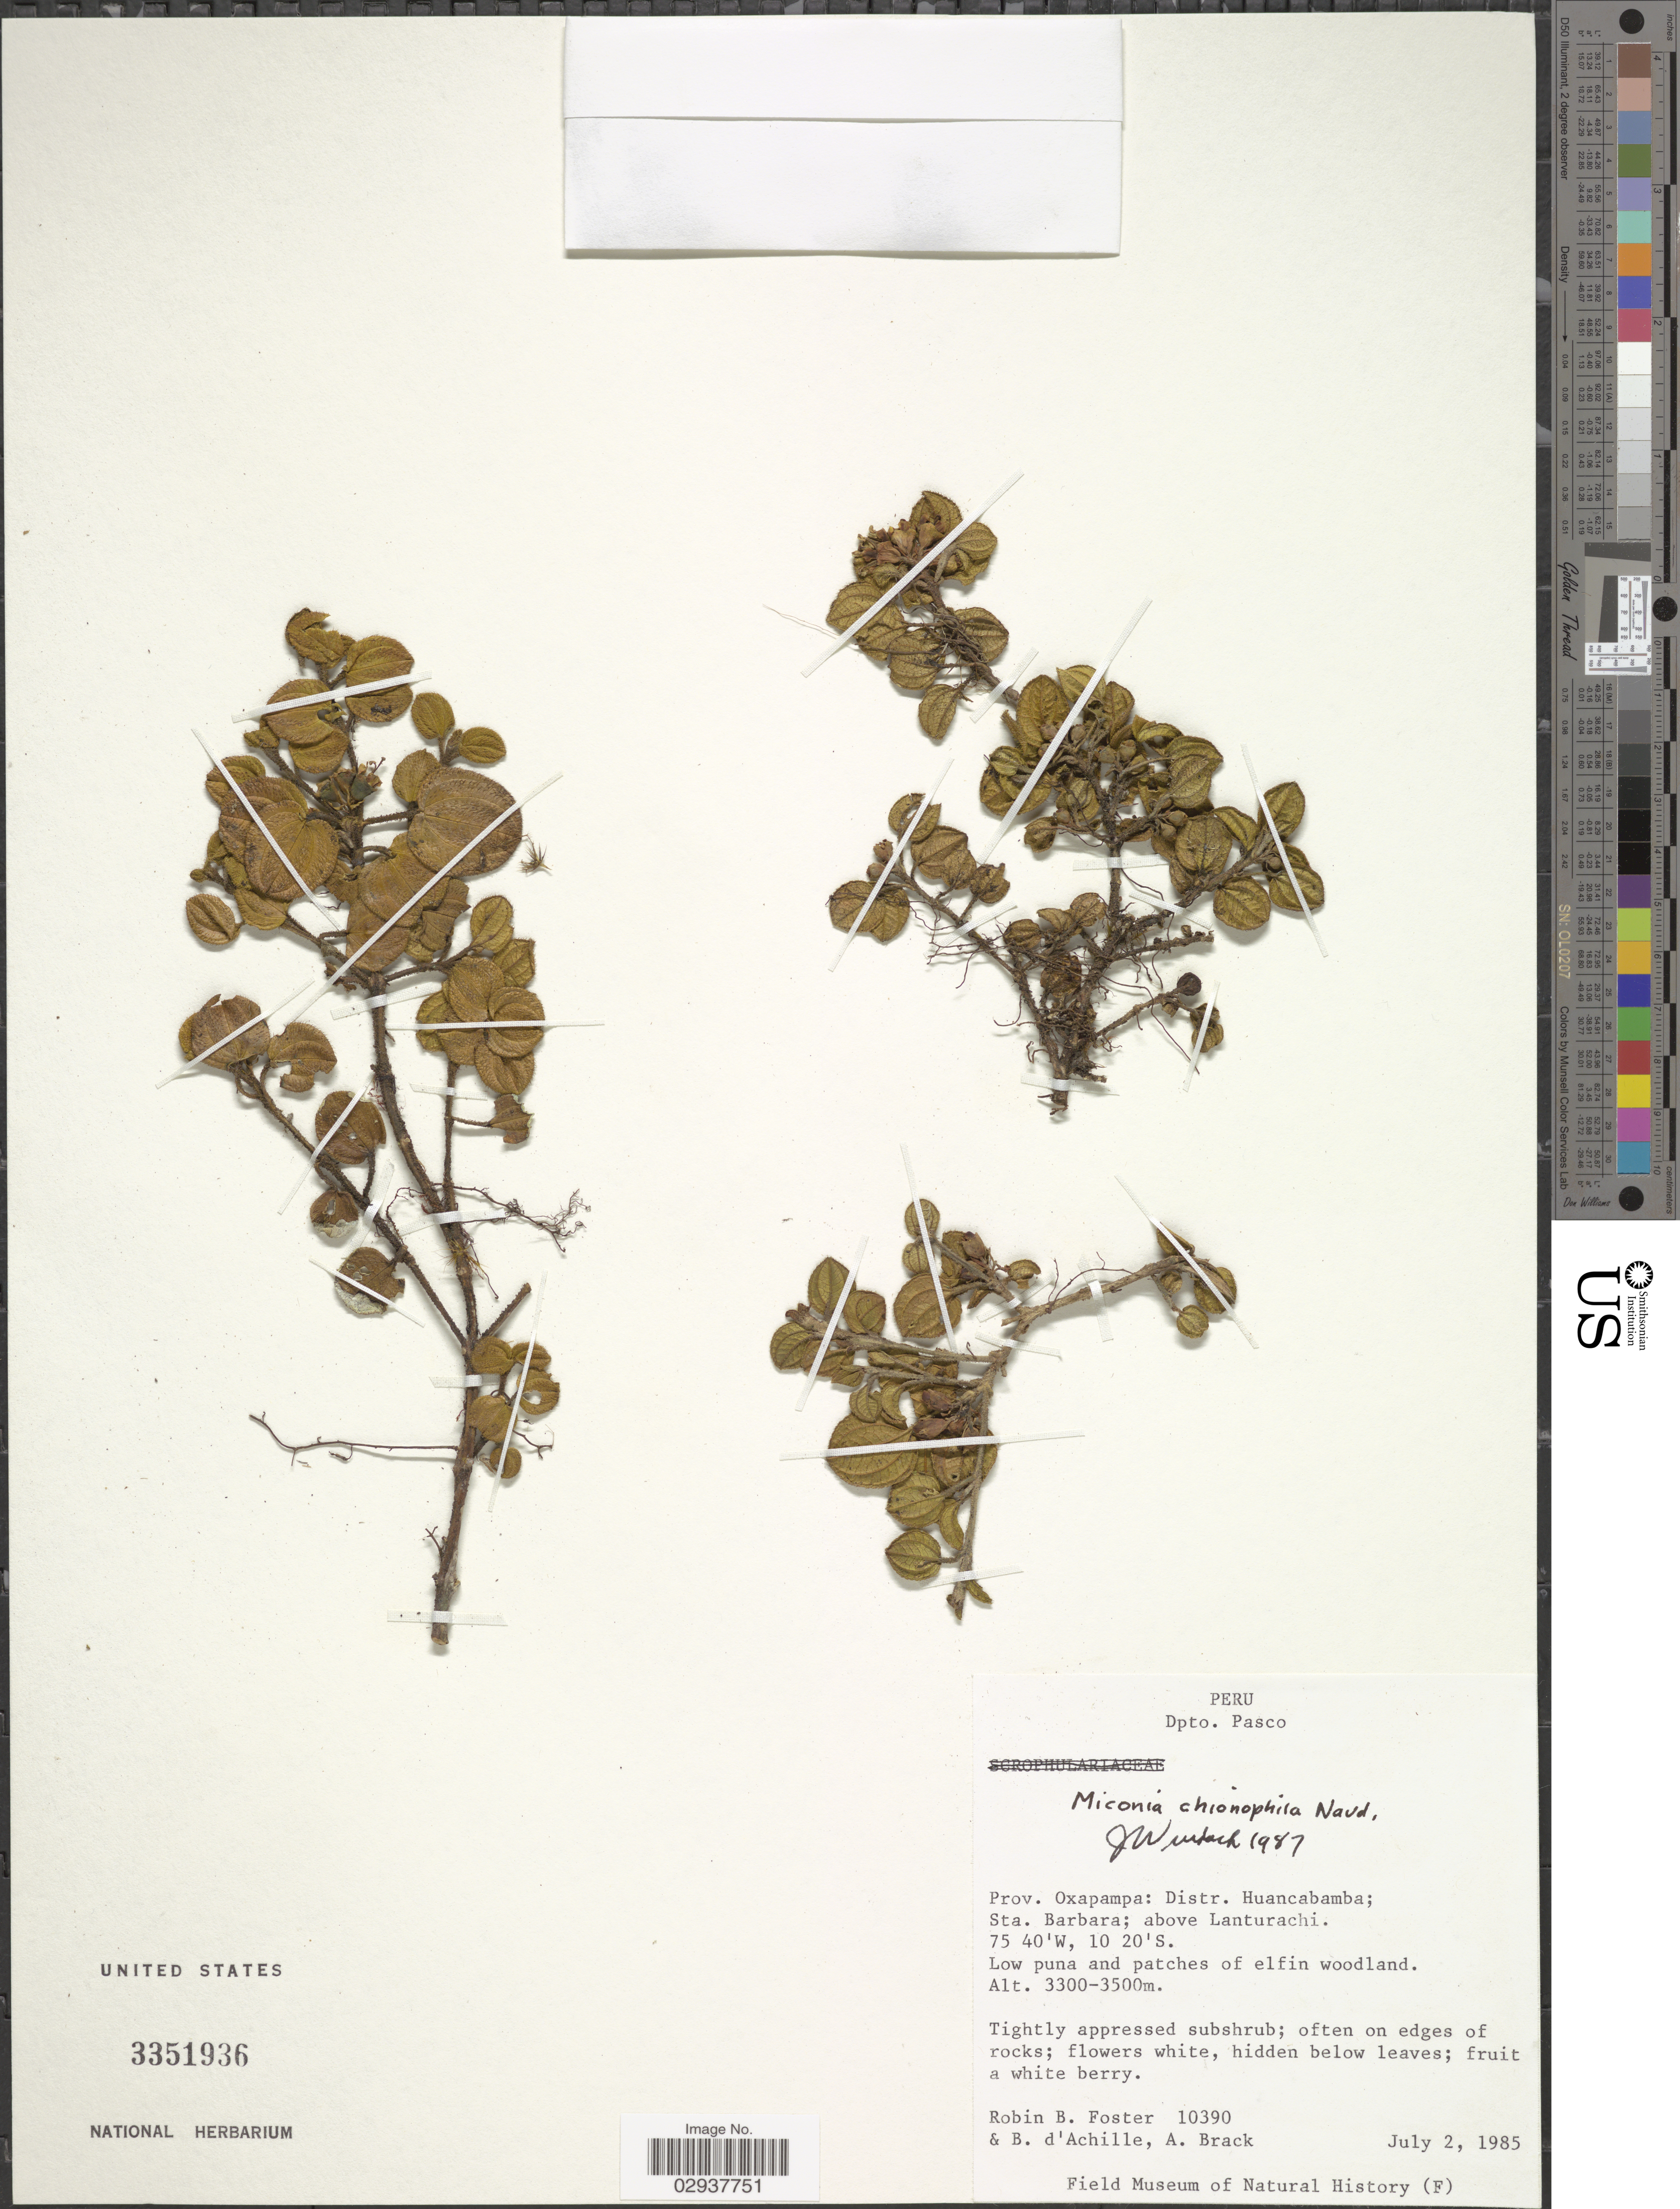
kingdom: Plantae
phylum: Tracheophyta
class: Magnoliopsida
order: Myrtales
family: Melastomataceae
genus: Miconia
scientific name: Miconia chionophila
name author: Naudin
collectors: R. B. Foster, B. d'Achille & A. Brack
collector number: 10390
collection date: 1985-07-02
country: Peru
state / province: Pasco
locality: Prov. Oxapampa: Distr. Huancabamba; Sta. Barabara; above Lanturachi.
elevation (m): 3300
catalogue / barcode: US 3351936